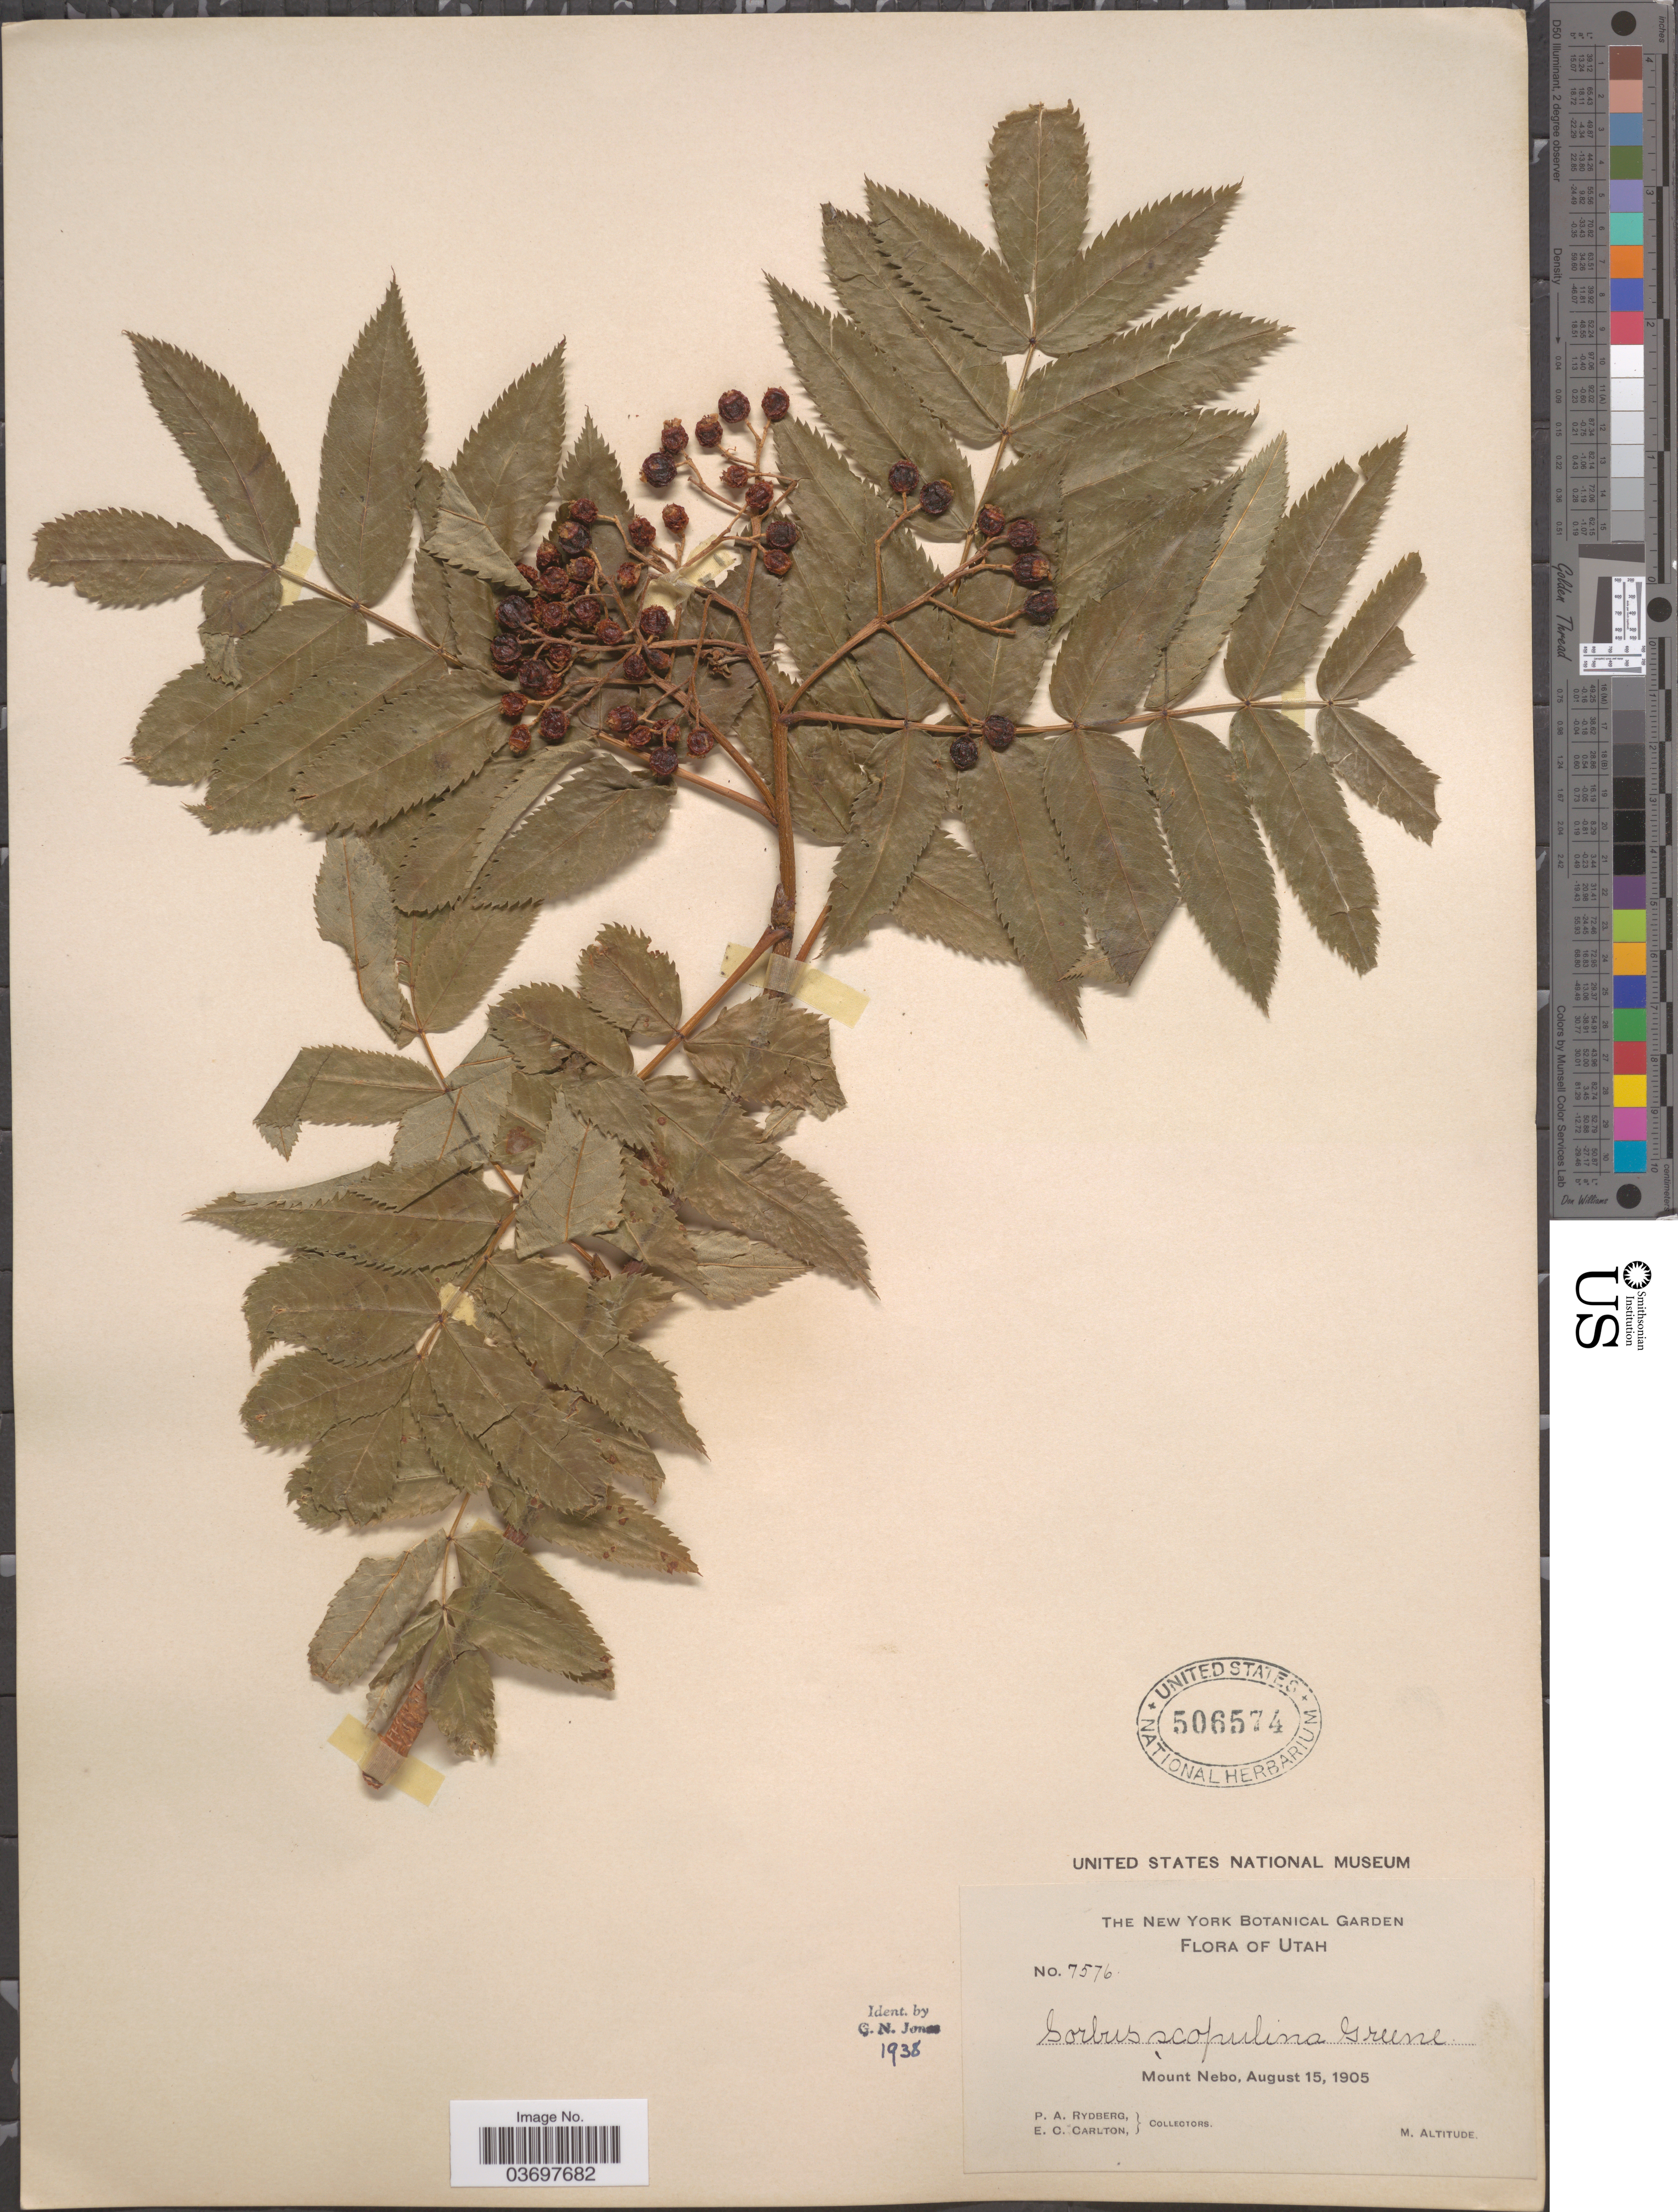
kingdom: Plantae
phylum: Tracheophyta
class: Magnoliopsida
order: Rosales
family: Rosaceae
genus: Sorbus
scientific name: Sorbus scopulina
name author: Greene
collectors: P. A. Rydberg & E. Carlton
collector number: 7576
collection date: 1905-08-15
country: United States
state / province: Utah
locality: Mount Nebo.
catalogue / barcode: US 506574